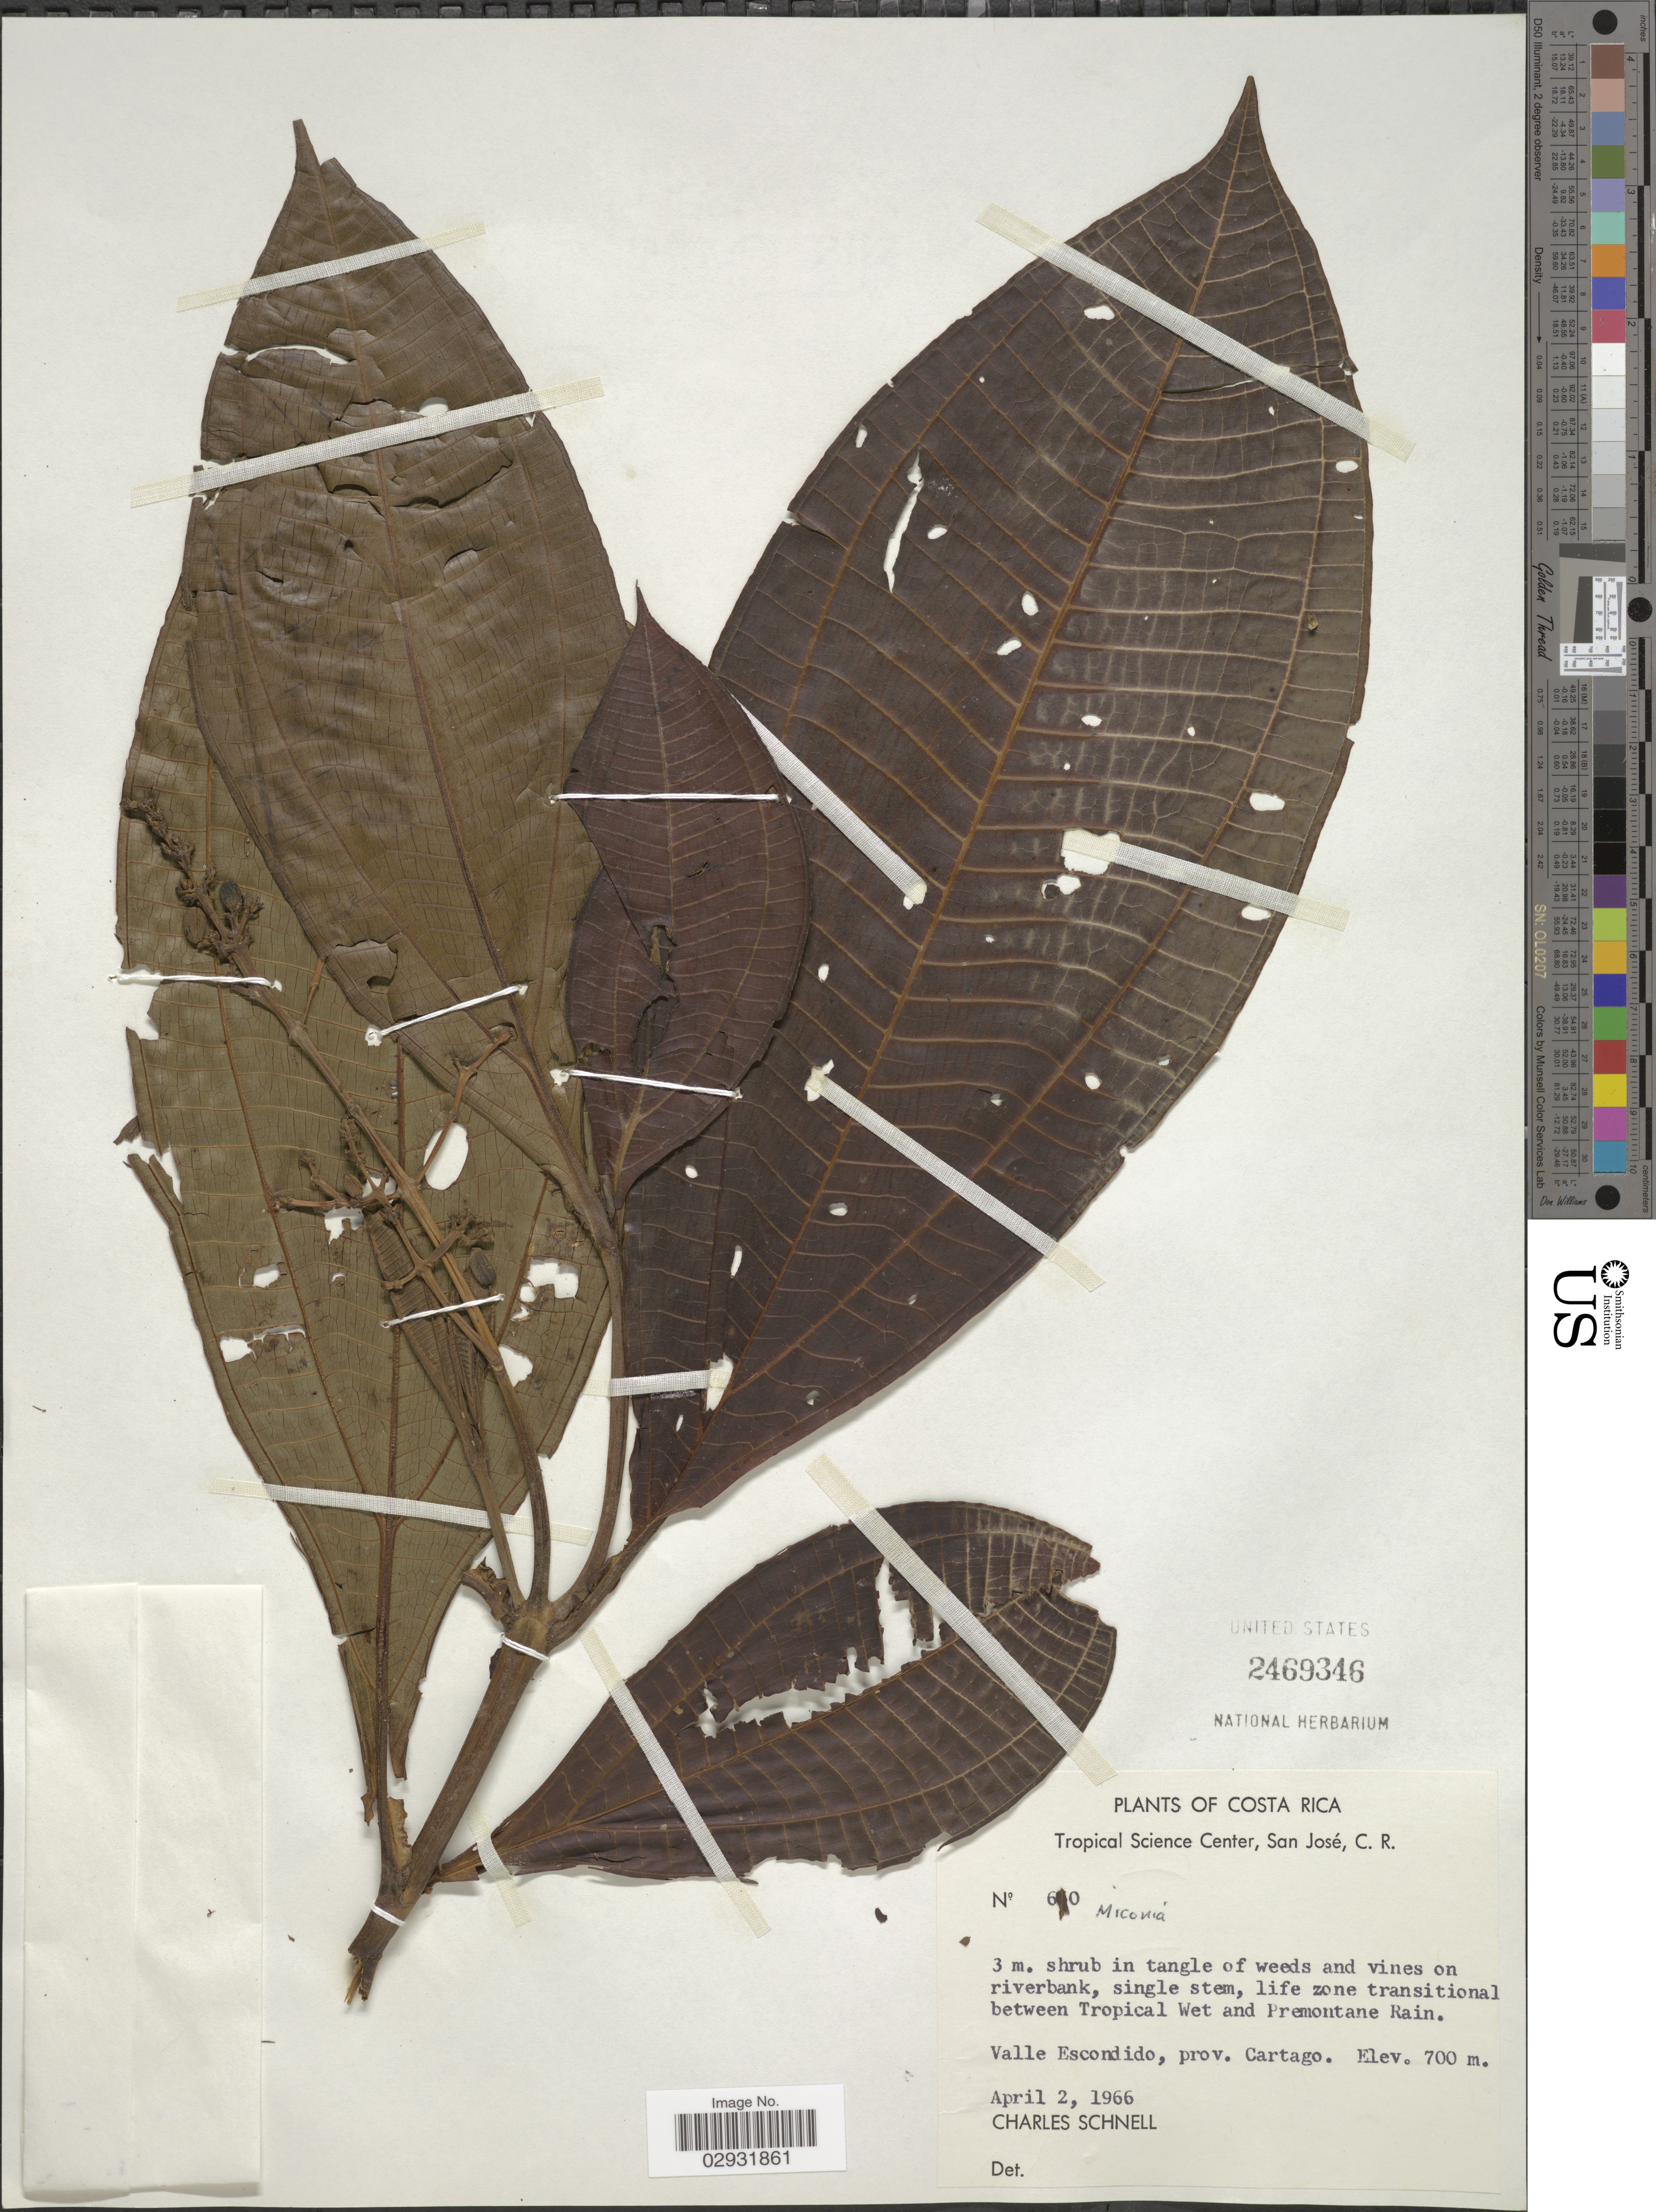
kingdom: Plantae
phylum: Tracheophyta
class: Magnoliopsida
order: Myrtales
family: Melastomataceae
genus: Miconia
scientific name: Miconia appendiculata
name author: Triana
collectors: C. Schnell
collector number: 6!0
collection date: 1966-04-02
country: Costa Rica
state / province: Cartago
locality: Life zone transitional between Tropical Wet and Premontane Rain. Valle Escondido, prov. Cartago.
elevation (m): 700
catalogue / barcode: US 2469346